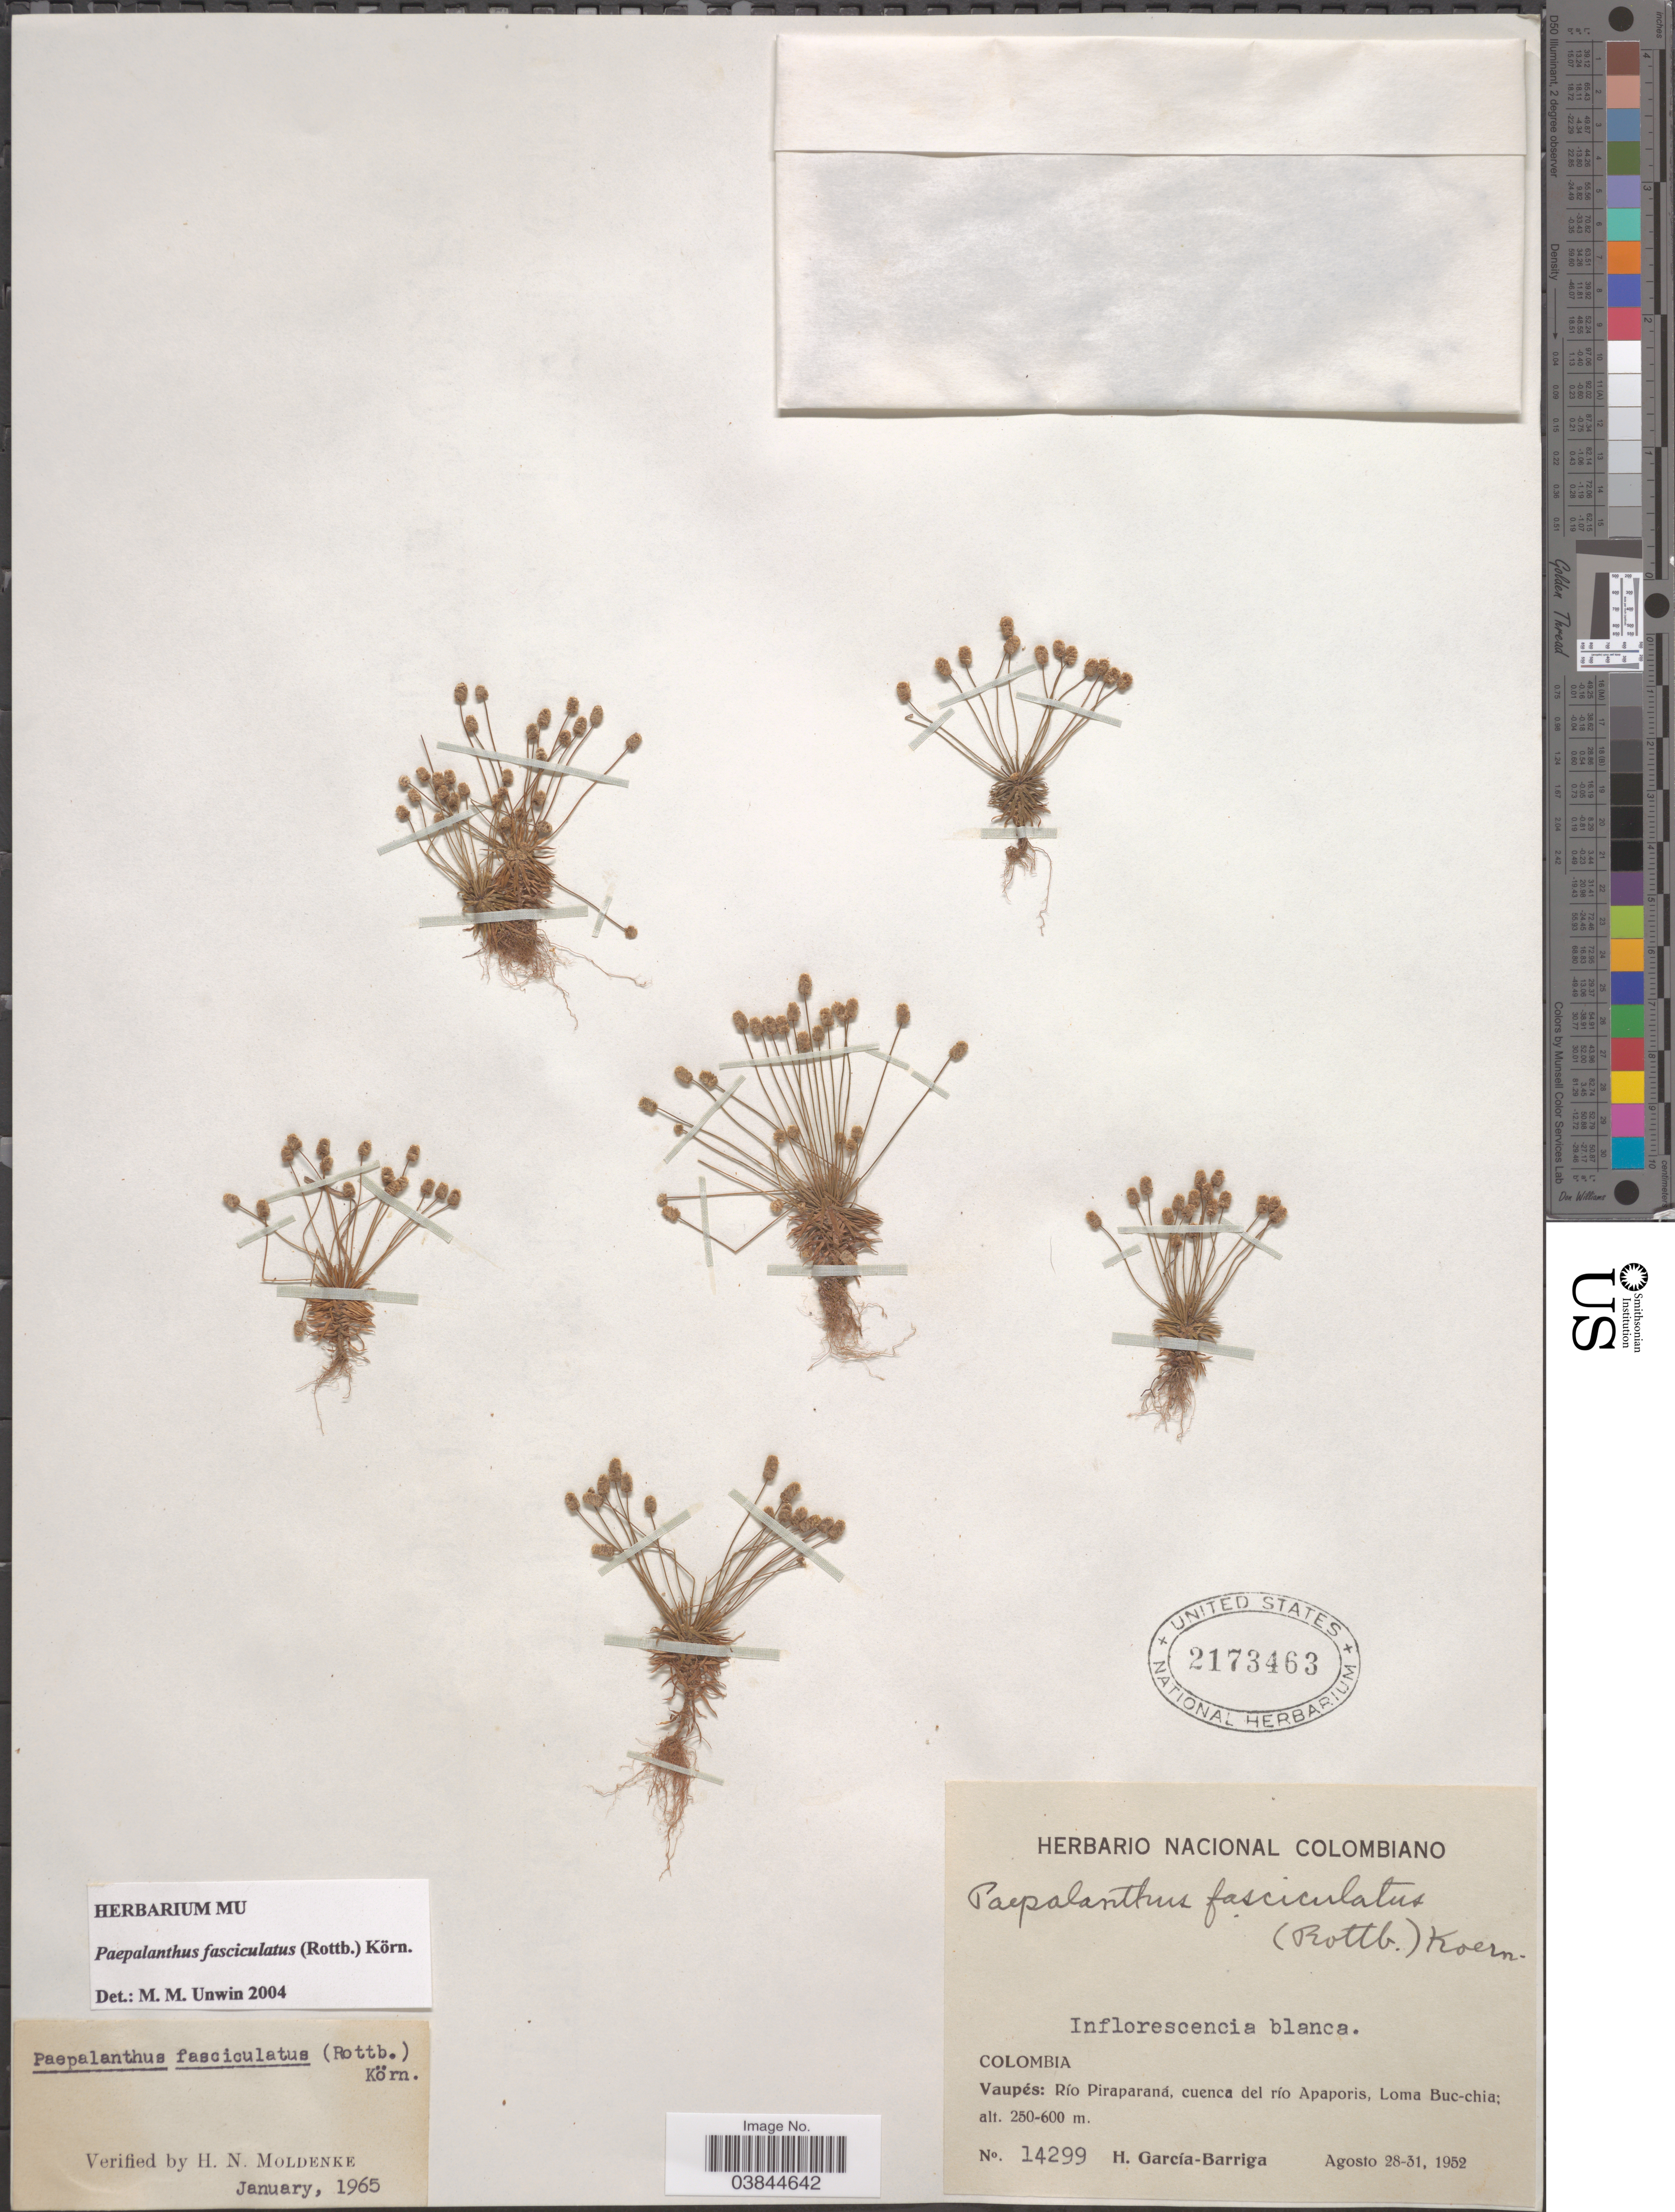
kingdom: Plantae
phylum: Tracheophyta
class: Liliopsida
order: Poales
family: Eriocaulaceae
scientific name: Giuliettia fasciculata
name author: (Rottb.) Andrino & Sano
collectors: H. García Barriga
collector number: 14299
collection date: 1952-08-28/1952-08-31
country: Colombia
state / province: Vaupés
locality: Río Piraparaná, cuenca del río Apaporis, Loma Buc-chia.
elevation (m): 250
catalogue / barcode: US 2173463